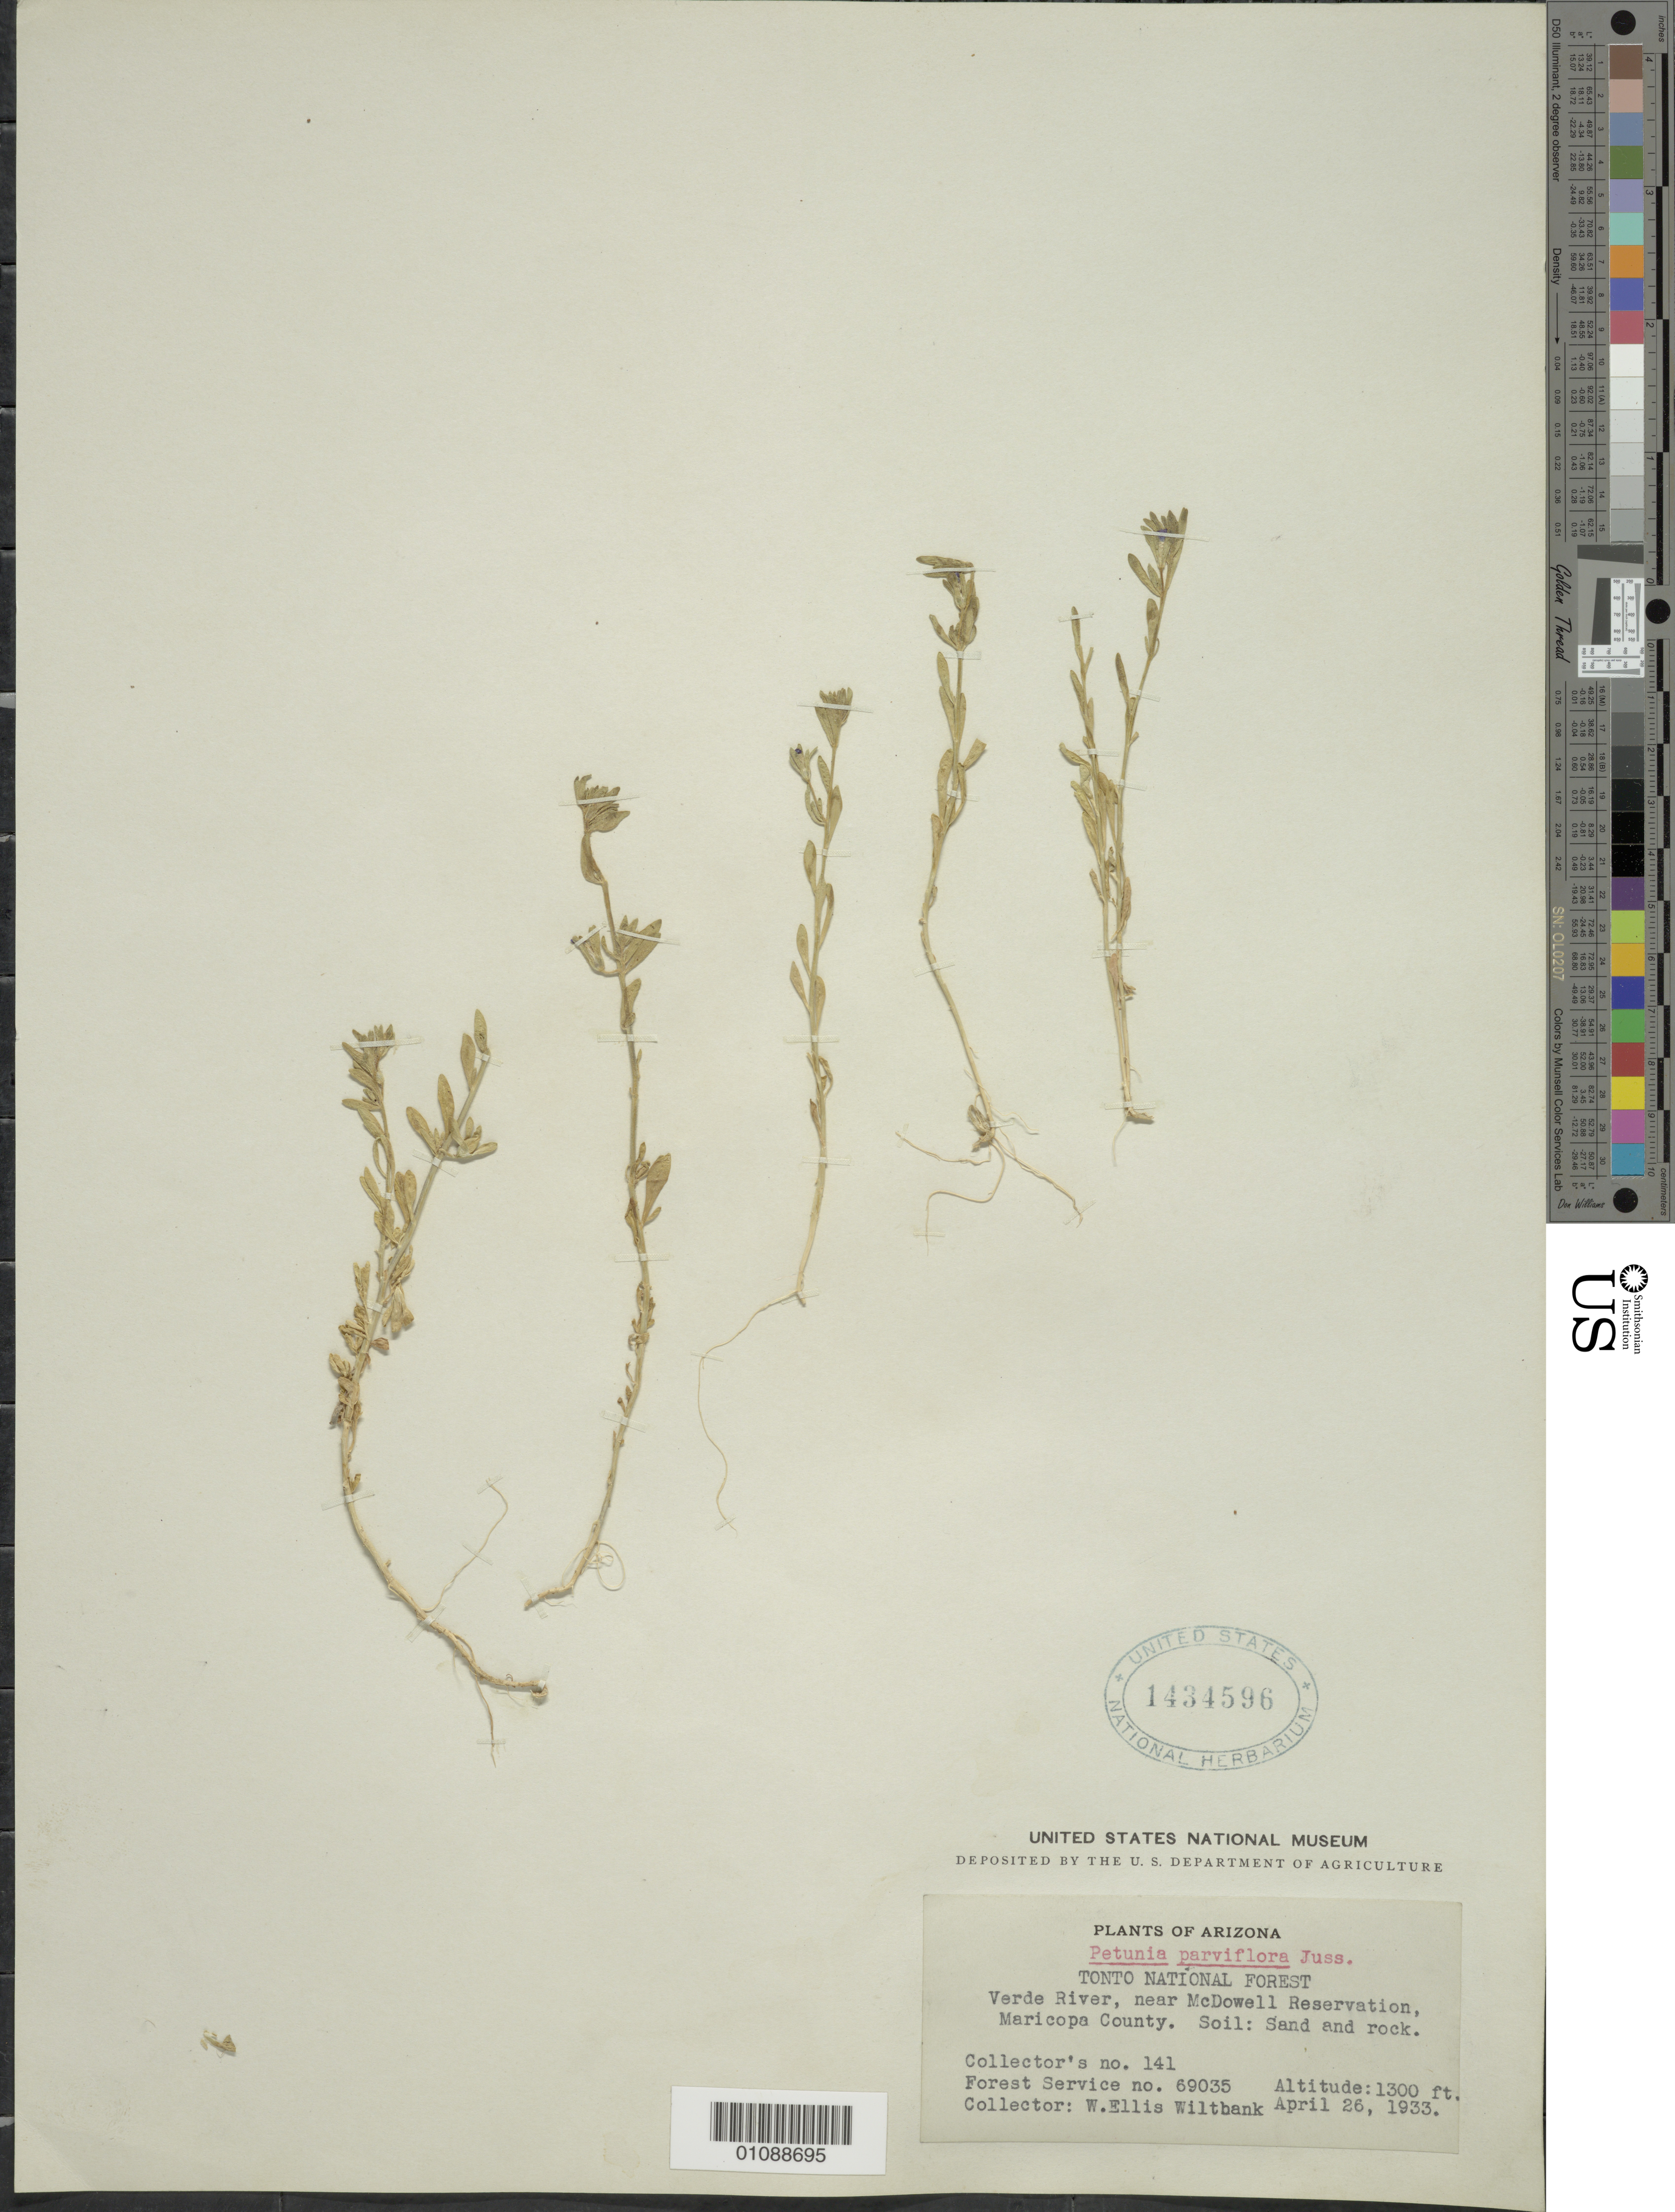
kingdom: Plantae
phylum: Tracheophyta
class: Magnoliopsida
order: Solanales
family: Solanaceae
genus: Petunia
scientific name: Petunia parviflora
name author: Juss.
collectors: W. Wiltbank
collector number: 141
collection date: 1933-04-26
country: United States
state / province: Arizona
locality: Tonto National Forest, Verde River, near McDowell Reservation, Maricopa County.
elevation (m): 396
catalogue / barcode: US 1434596